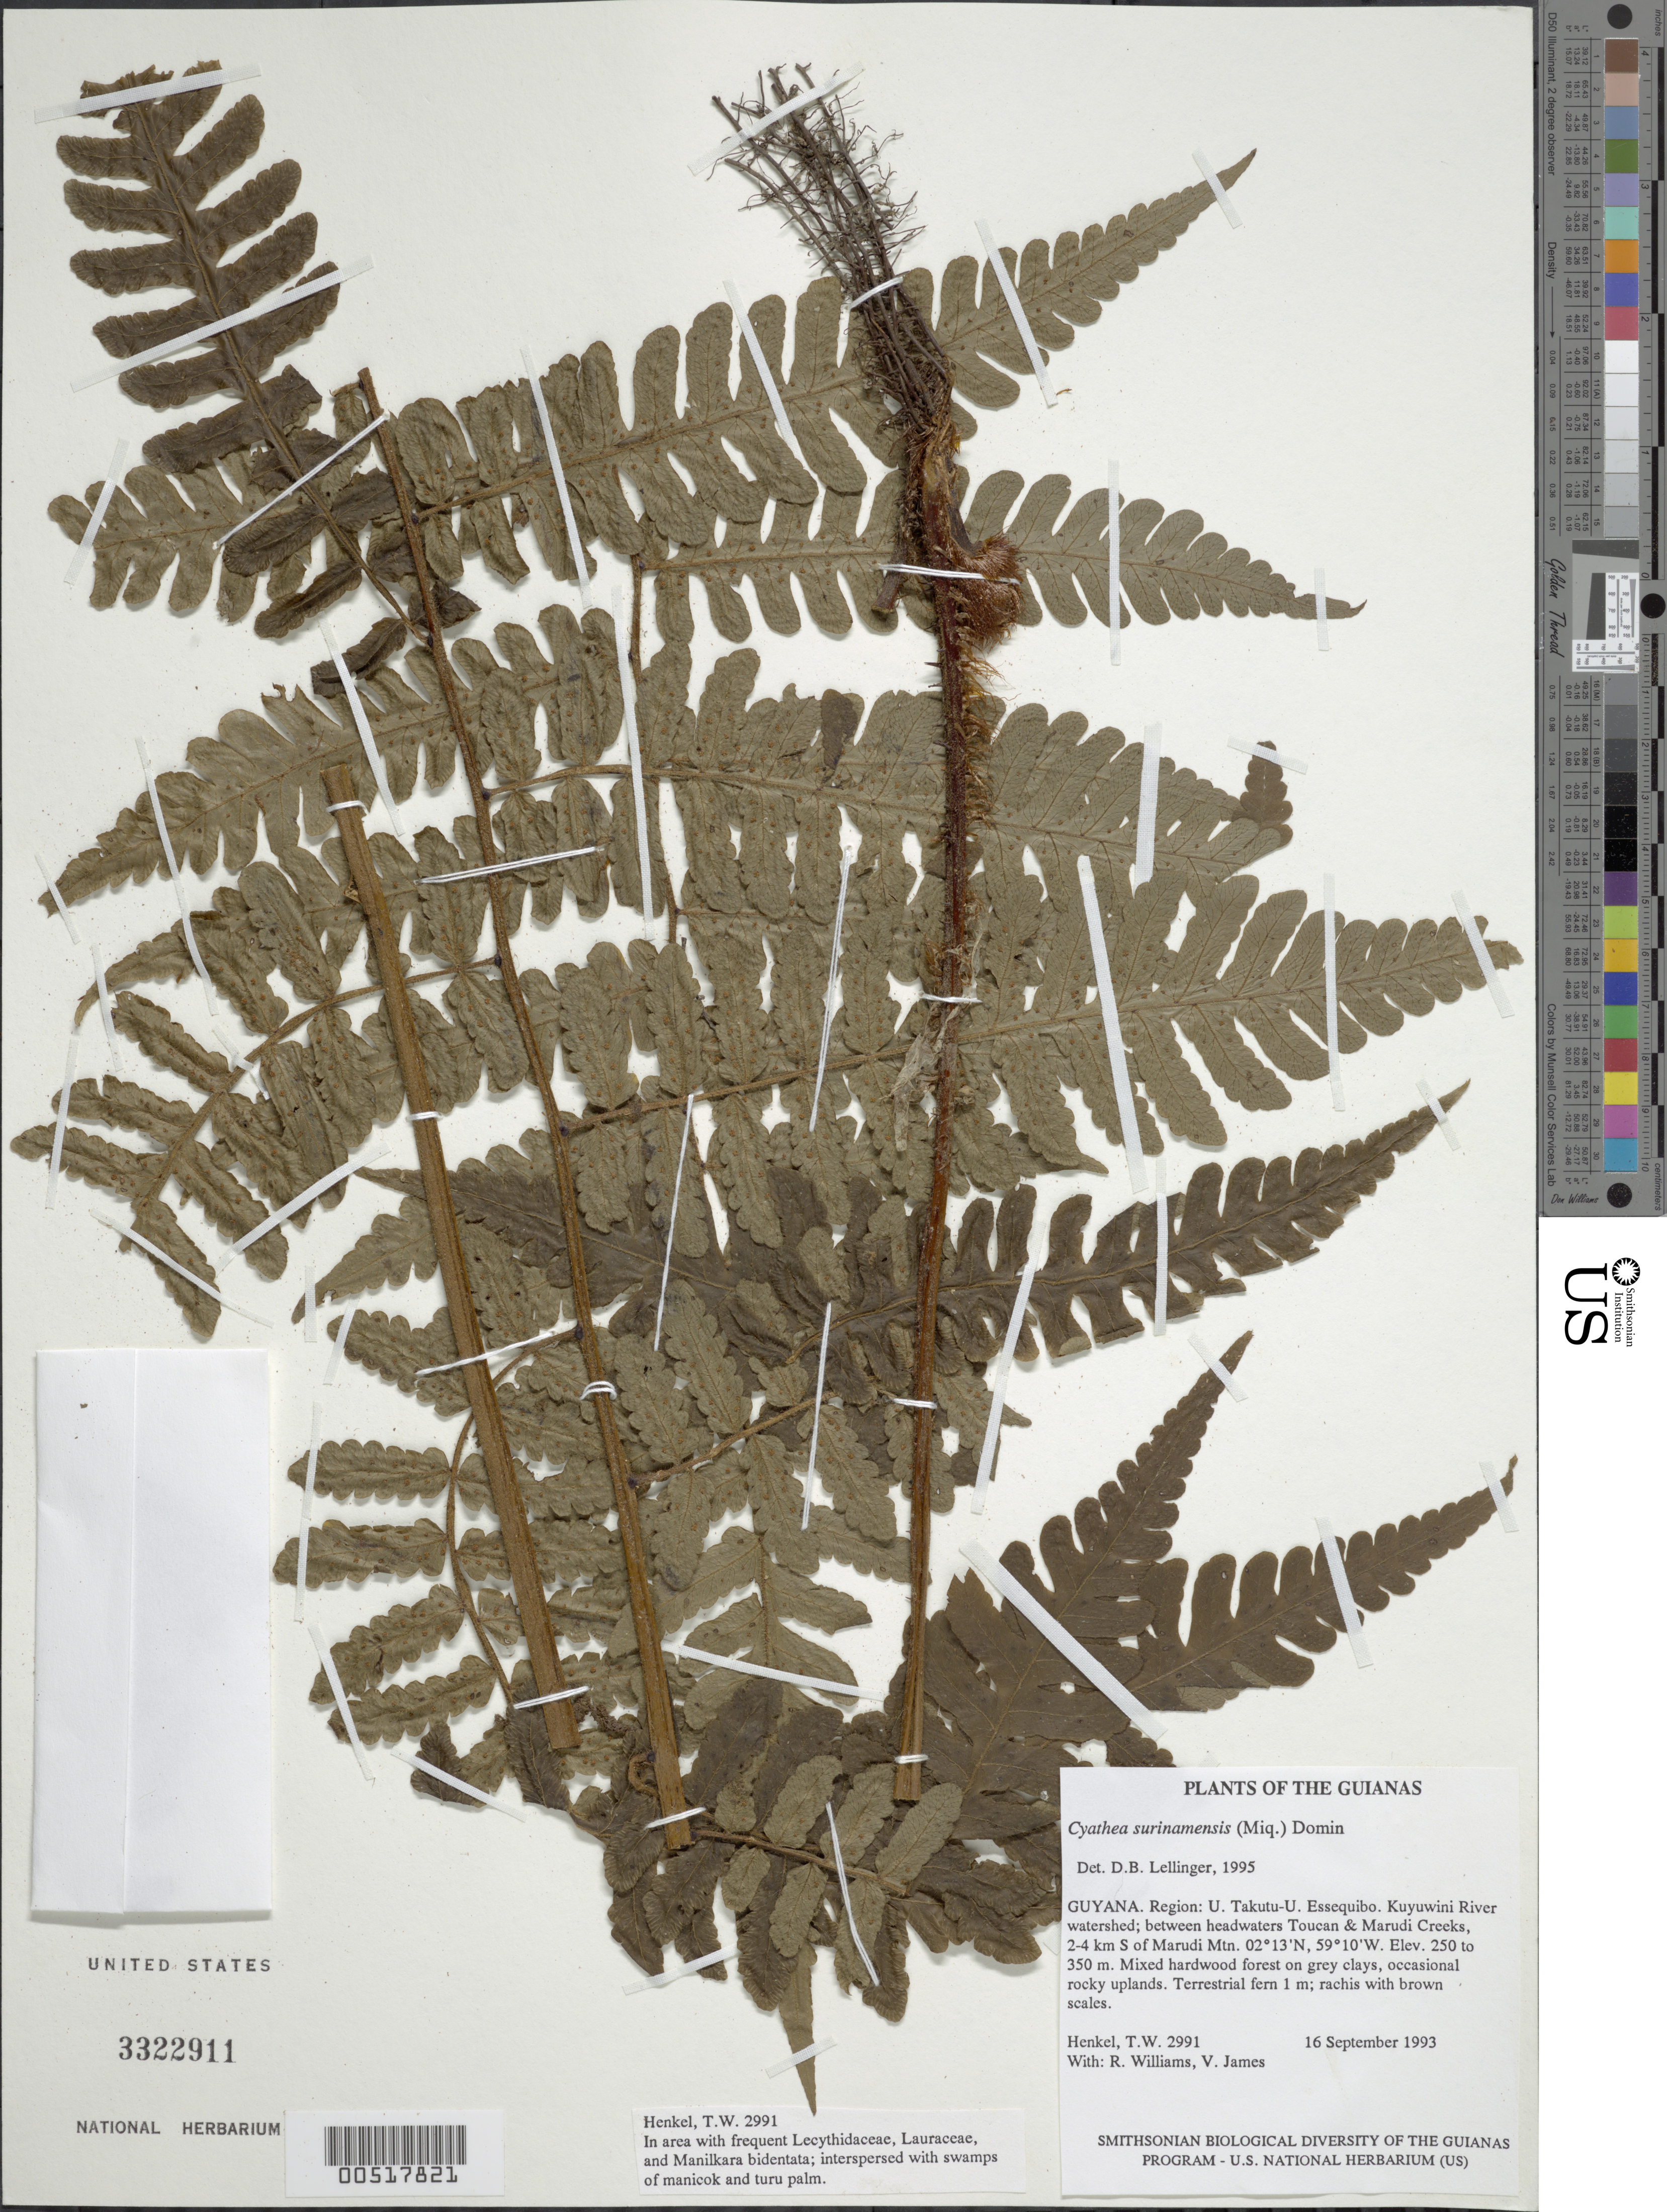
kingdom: Plantae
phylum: Tracheophyta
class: Polypodiopsida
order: Cyatheales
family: Cyatheaceae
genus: Cyathea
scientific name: Cyathea surinamensis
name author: (Miq.) Domin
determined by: Lellinger, David B., (BOT), Smithsonian Institution - National Museum of Natural History (UNITED STATES)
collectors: T. Henkel, R. Williams & V. James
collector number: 2991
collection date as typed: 16 September 1993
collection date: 1993-09-16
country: Guyana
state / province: U. Takutu-U. Essequibo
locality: Kuyuwini R watershed; between headwaters Toucan & Marudi Creeks, 2-4 km S of Marudi Mt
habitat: Mixed hardwood forest on grey clays, occasional rocky uplands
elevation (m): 250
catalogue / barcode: US 3322911